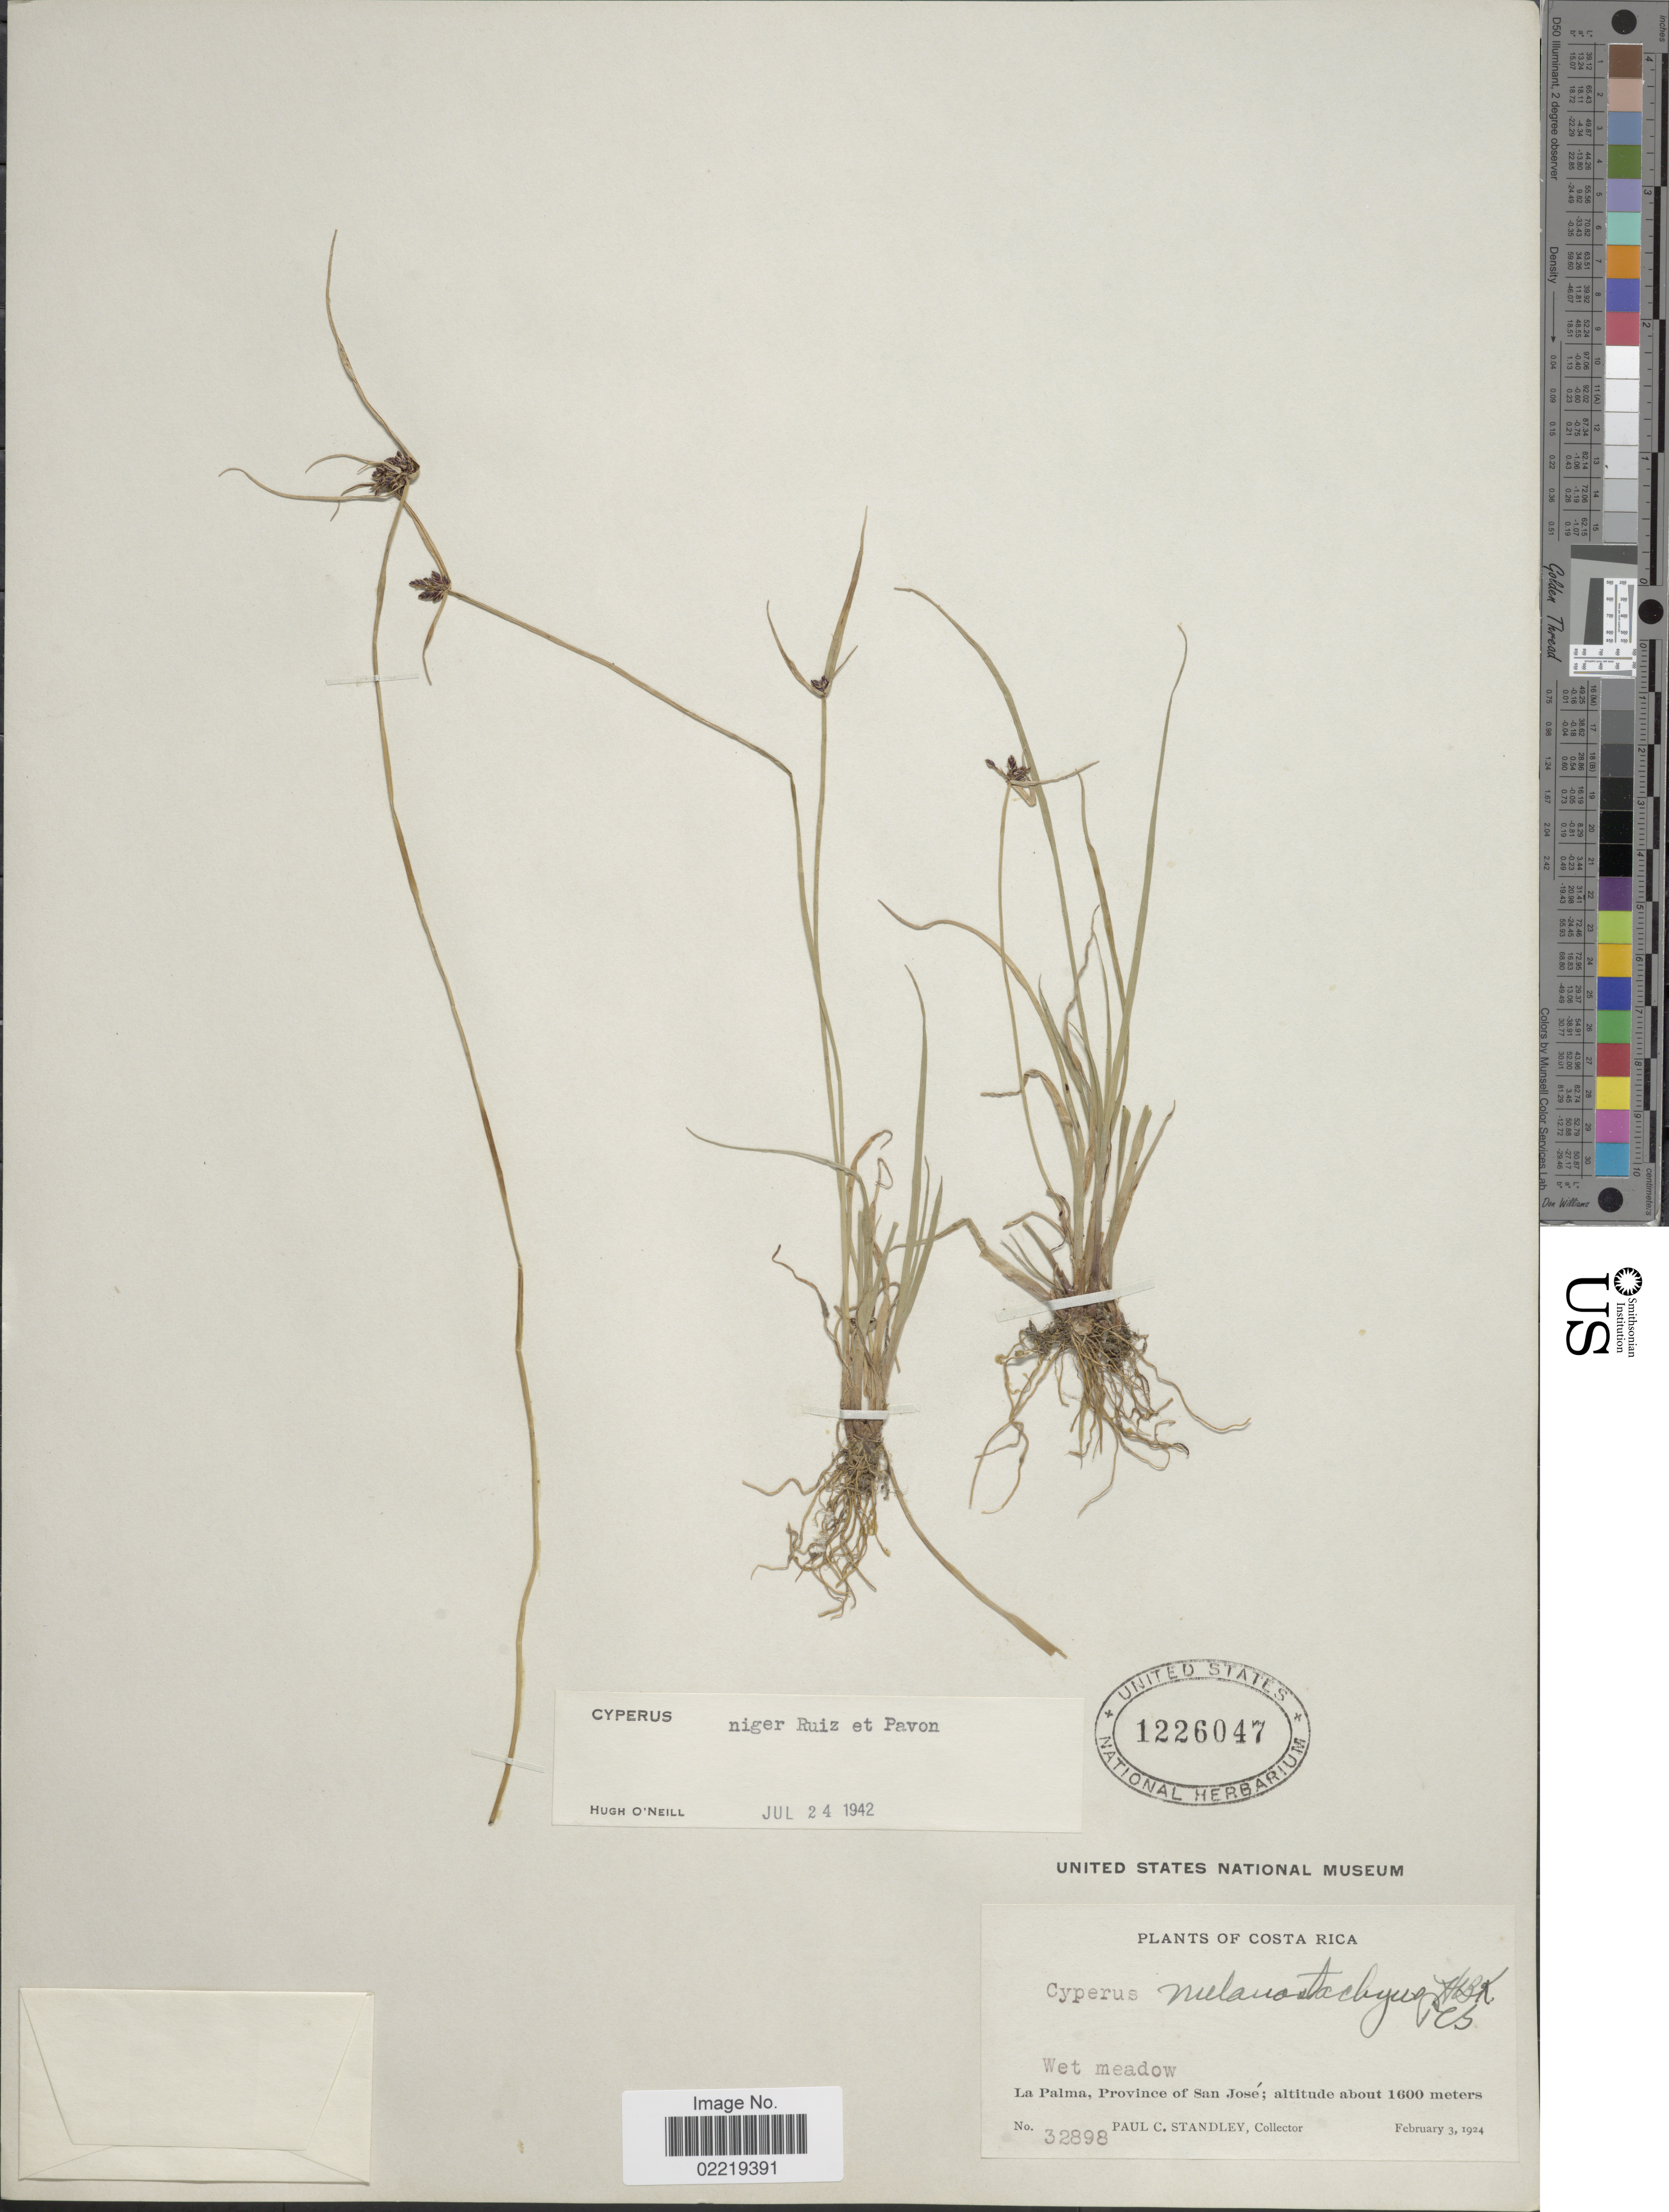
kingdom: Plantae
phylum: Tracheophyta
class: Liliopsida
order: Poales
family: Cyperaceae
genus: Cyperus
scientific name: Cyperus niger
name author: Ruiz & Pav.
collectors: P. C. Standley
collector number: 32898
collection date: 1924-02-03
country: Costa Rica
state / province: San José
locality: La Palma, Province of San Jose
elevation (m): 1600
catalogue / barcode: US 1226047